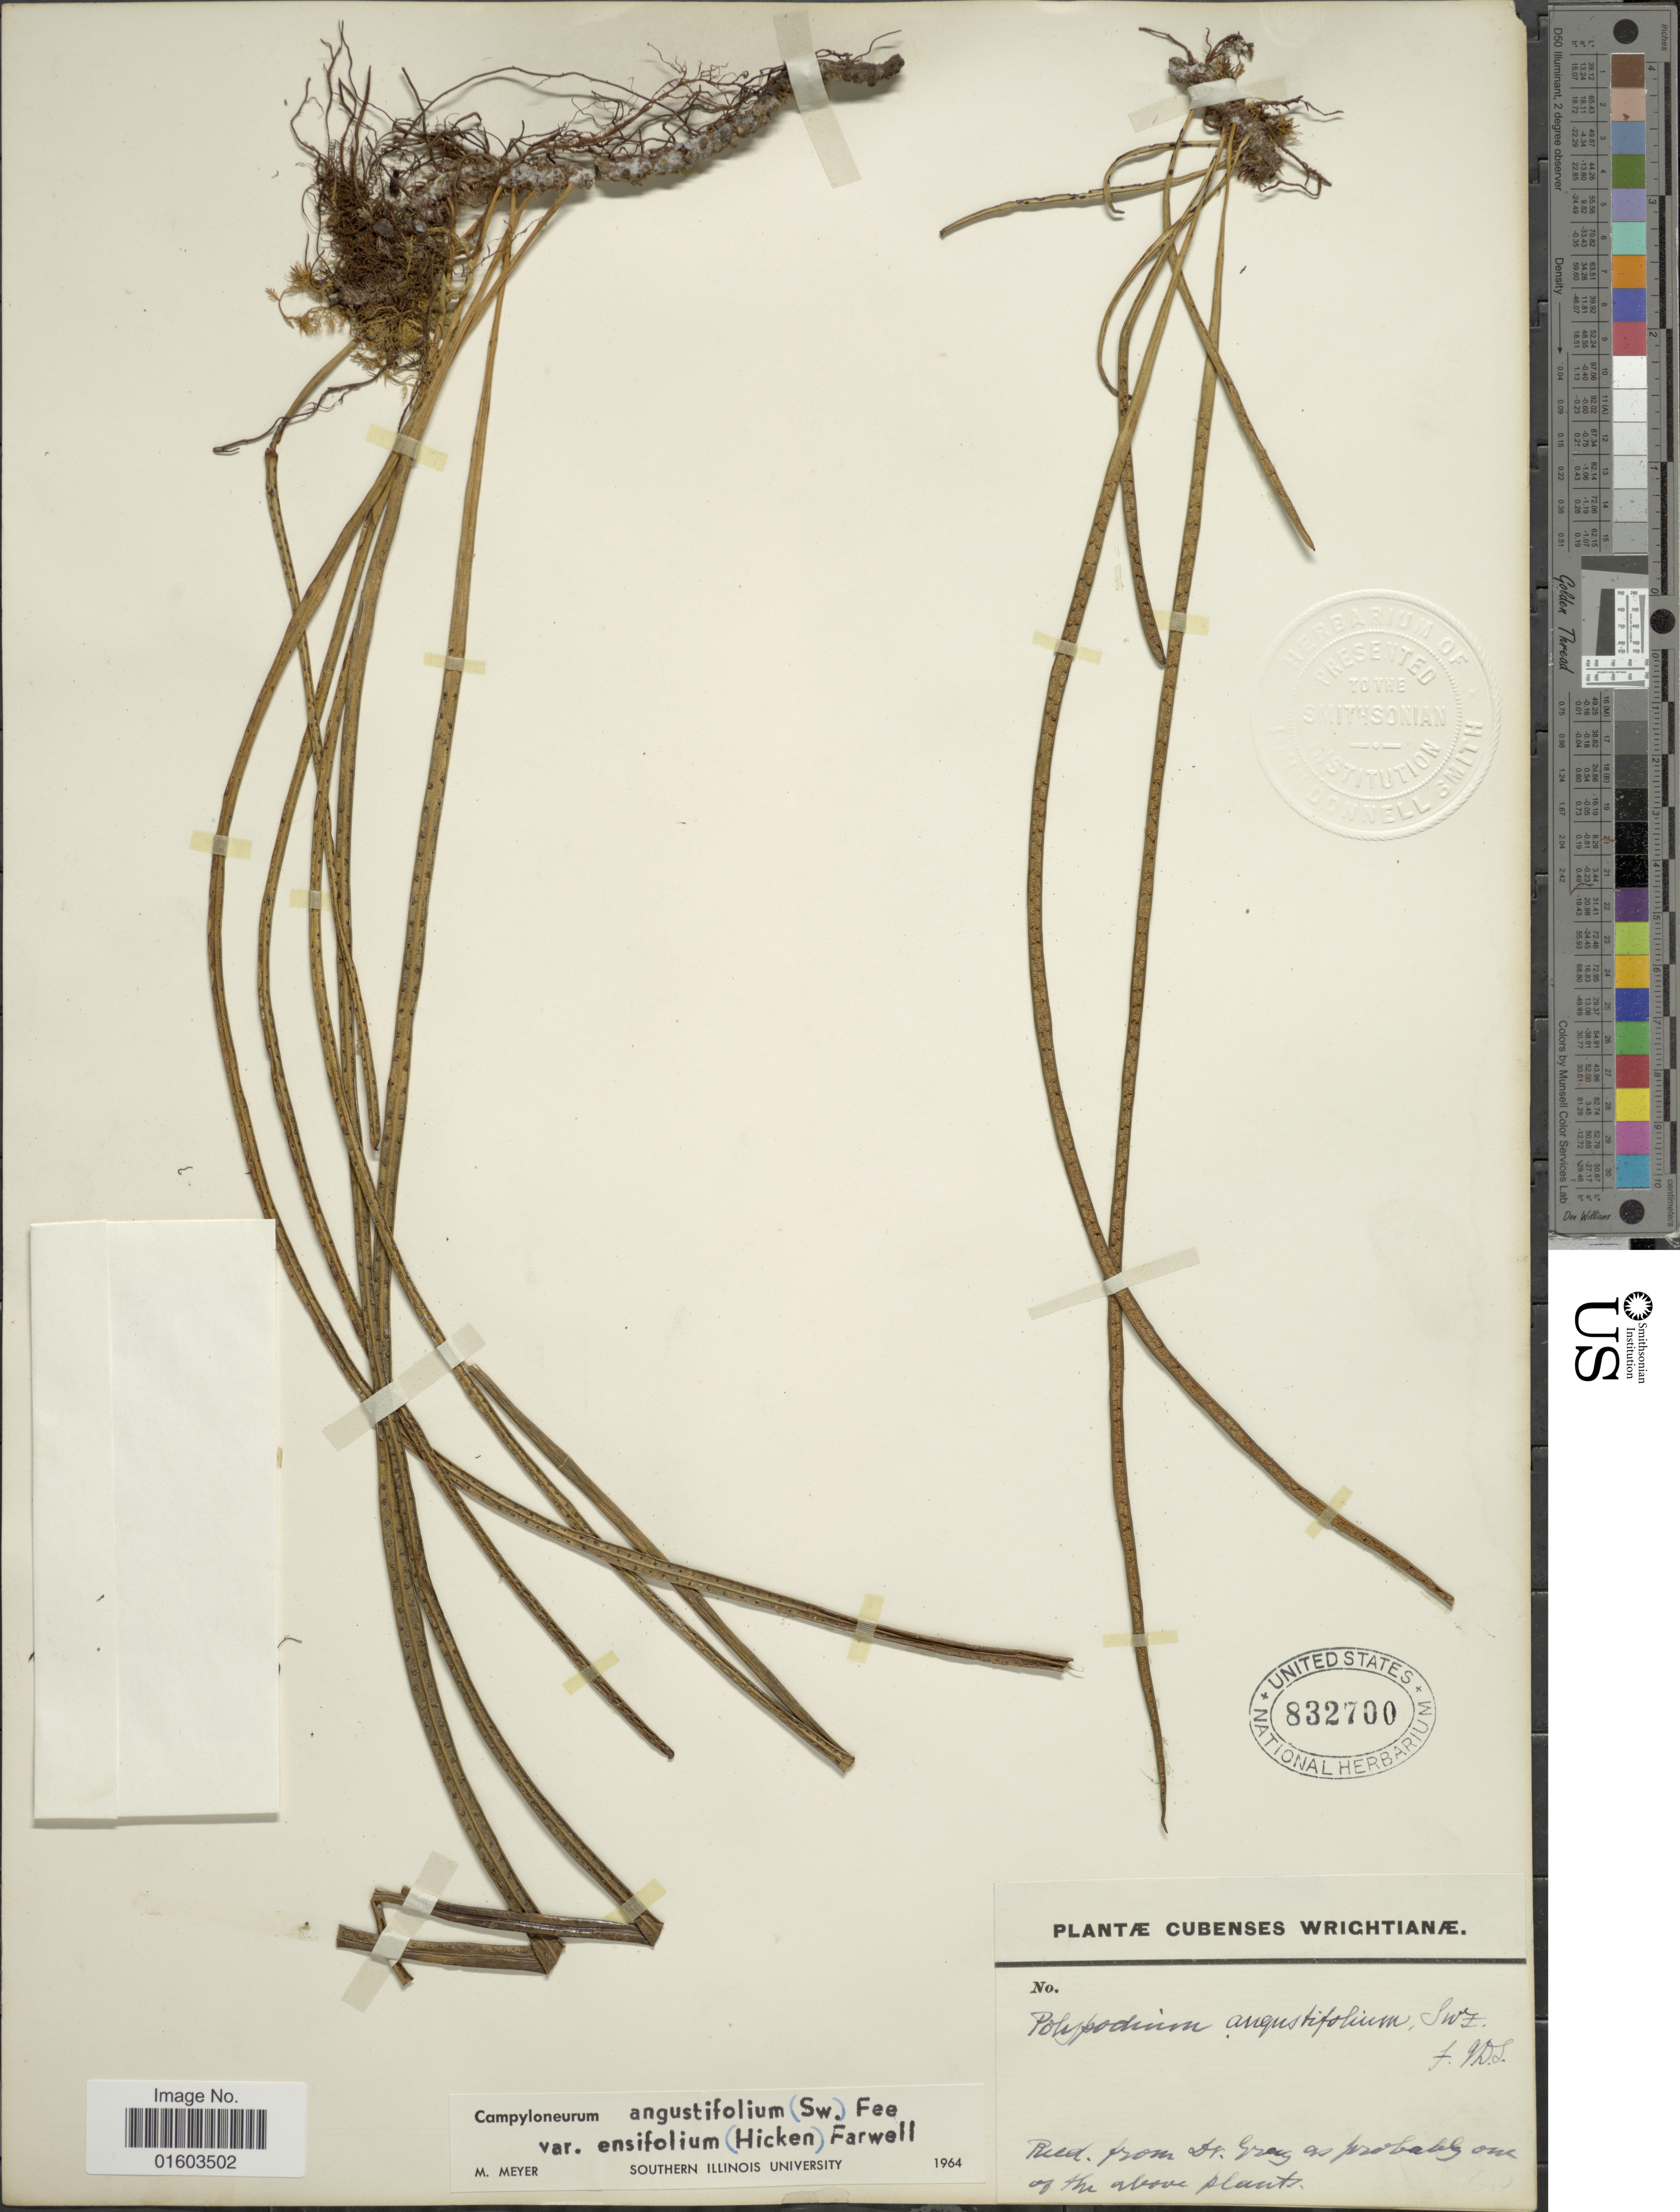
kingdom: Plantae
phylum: Tracheophyta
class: Polypodiopsida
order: Polypodiales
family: Polypodiaceae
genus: Campyloneurum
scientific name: Campyloneurum angustifolium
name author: (Sw.) Fée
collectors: Wright, --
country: Cuba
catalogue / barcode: US 832700